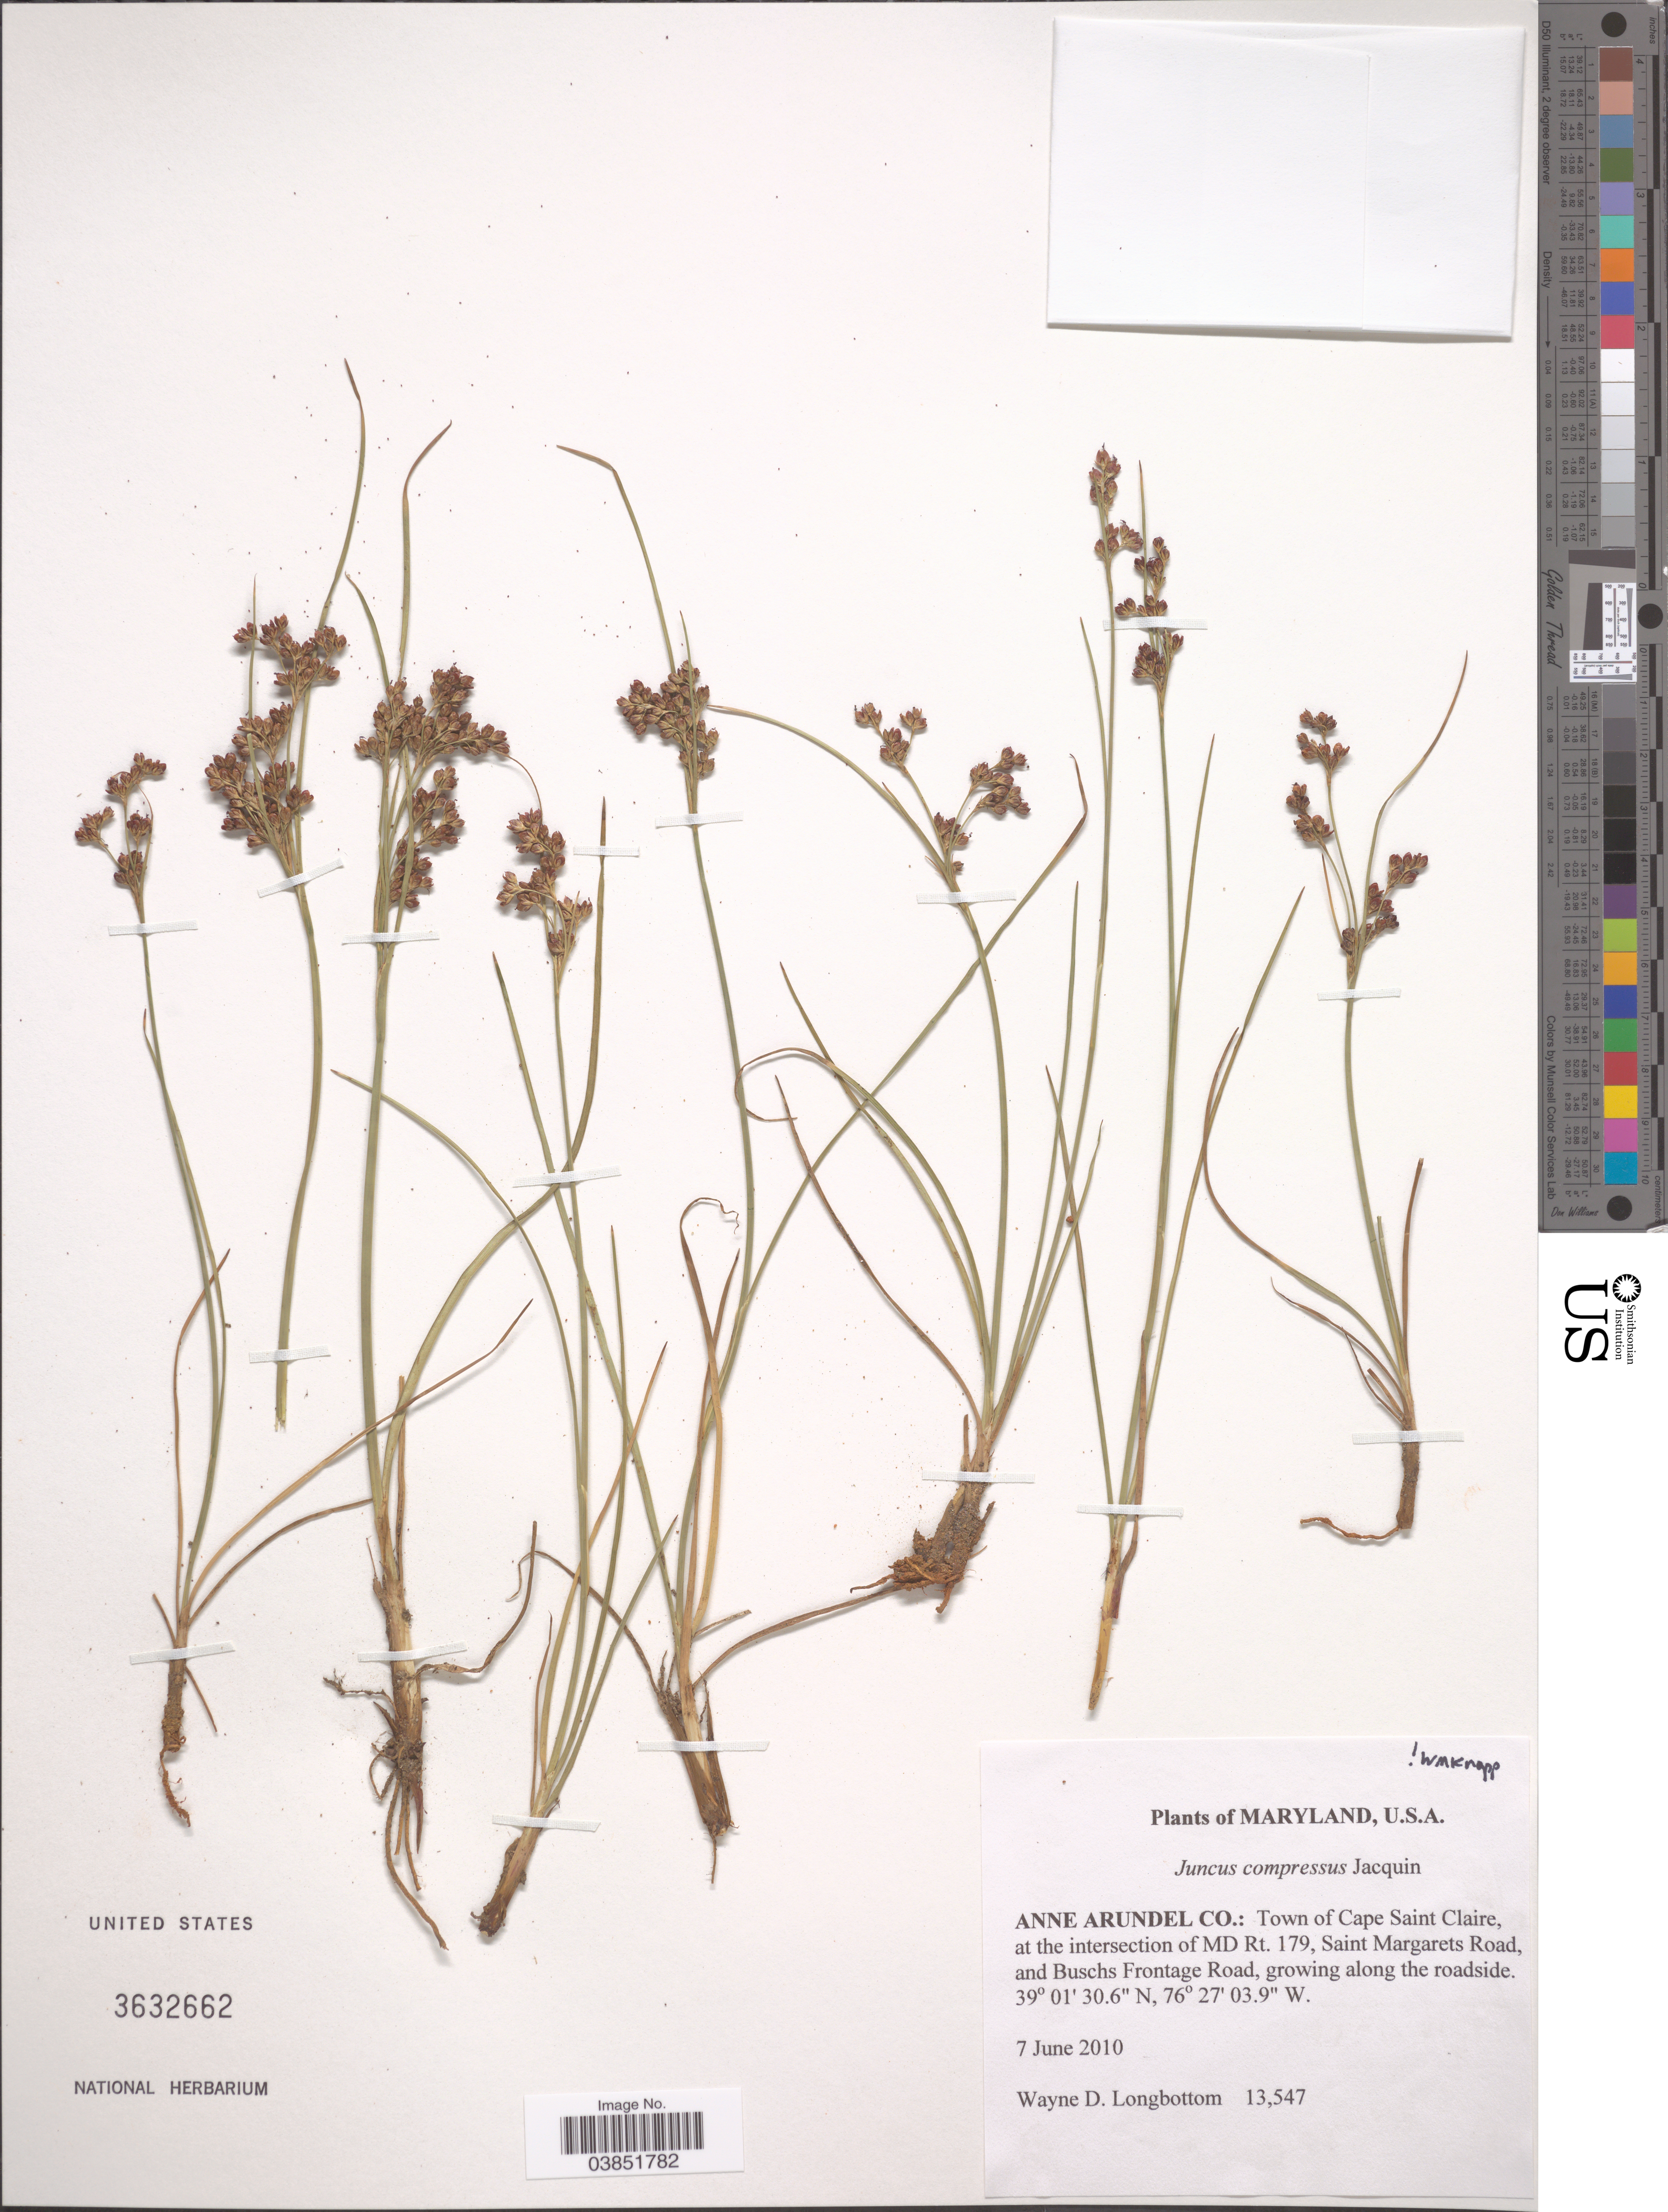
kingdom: Plantae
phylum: Tracheophyta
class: Liliopsida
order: Poales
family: Juncaceae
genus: Juncus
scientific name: Juncus compressus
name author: Jacq.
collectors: W. D. Longbottom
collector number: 13547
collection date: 2010-06-07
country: United States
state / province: Maryland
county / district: Anne Arundel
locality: Anne Arundel Co.: Town of Cape Saint Claire, at the intersection of MD Rt. 179, Saint Margarets Road, and Buschs Frontage Road, along the roadside.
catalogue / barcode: US 3632662